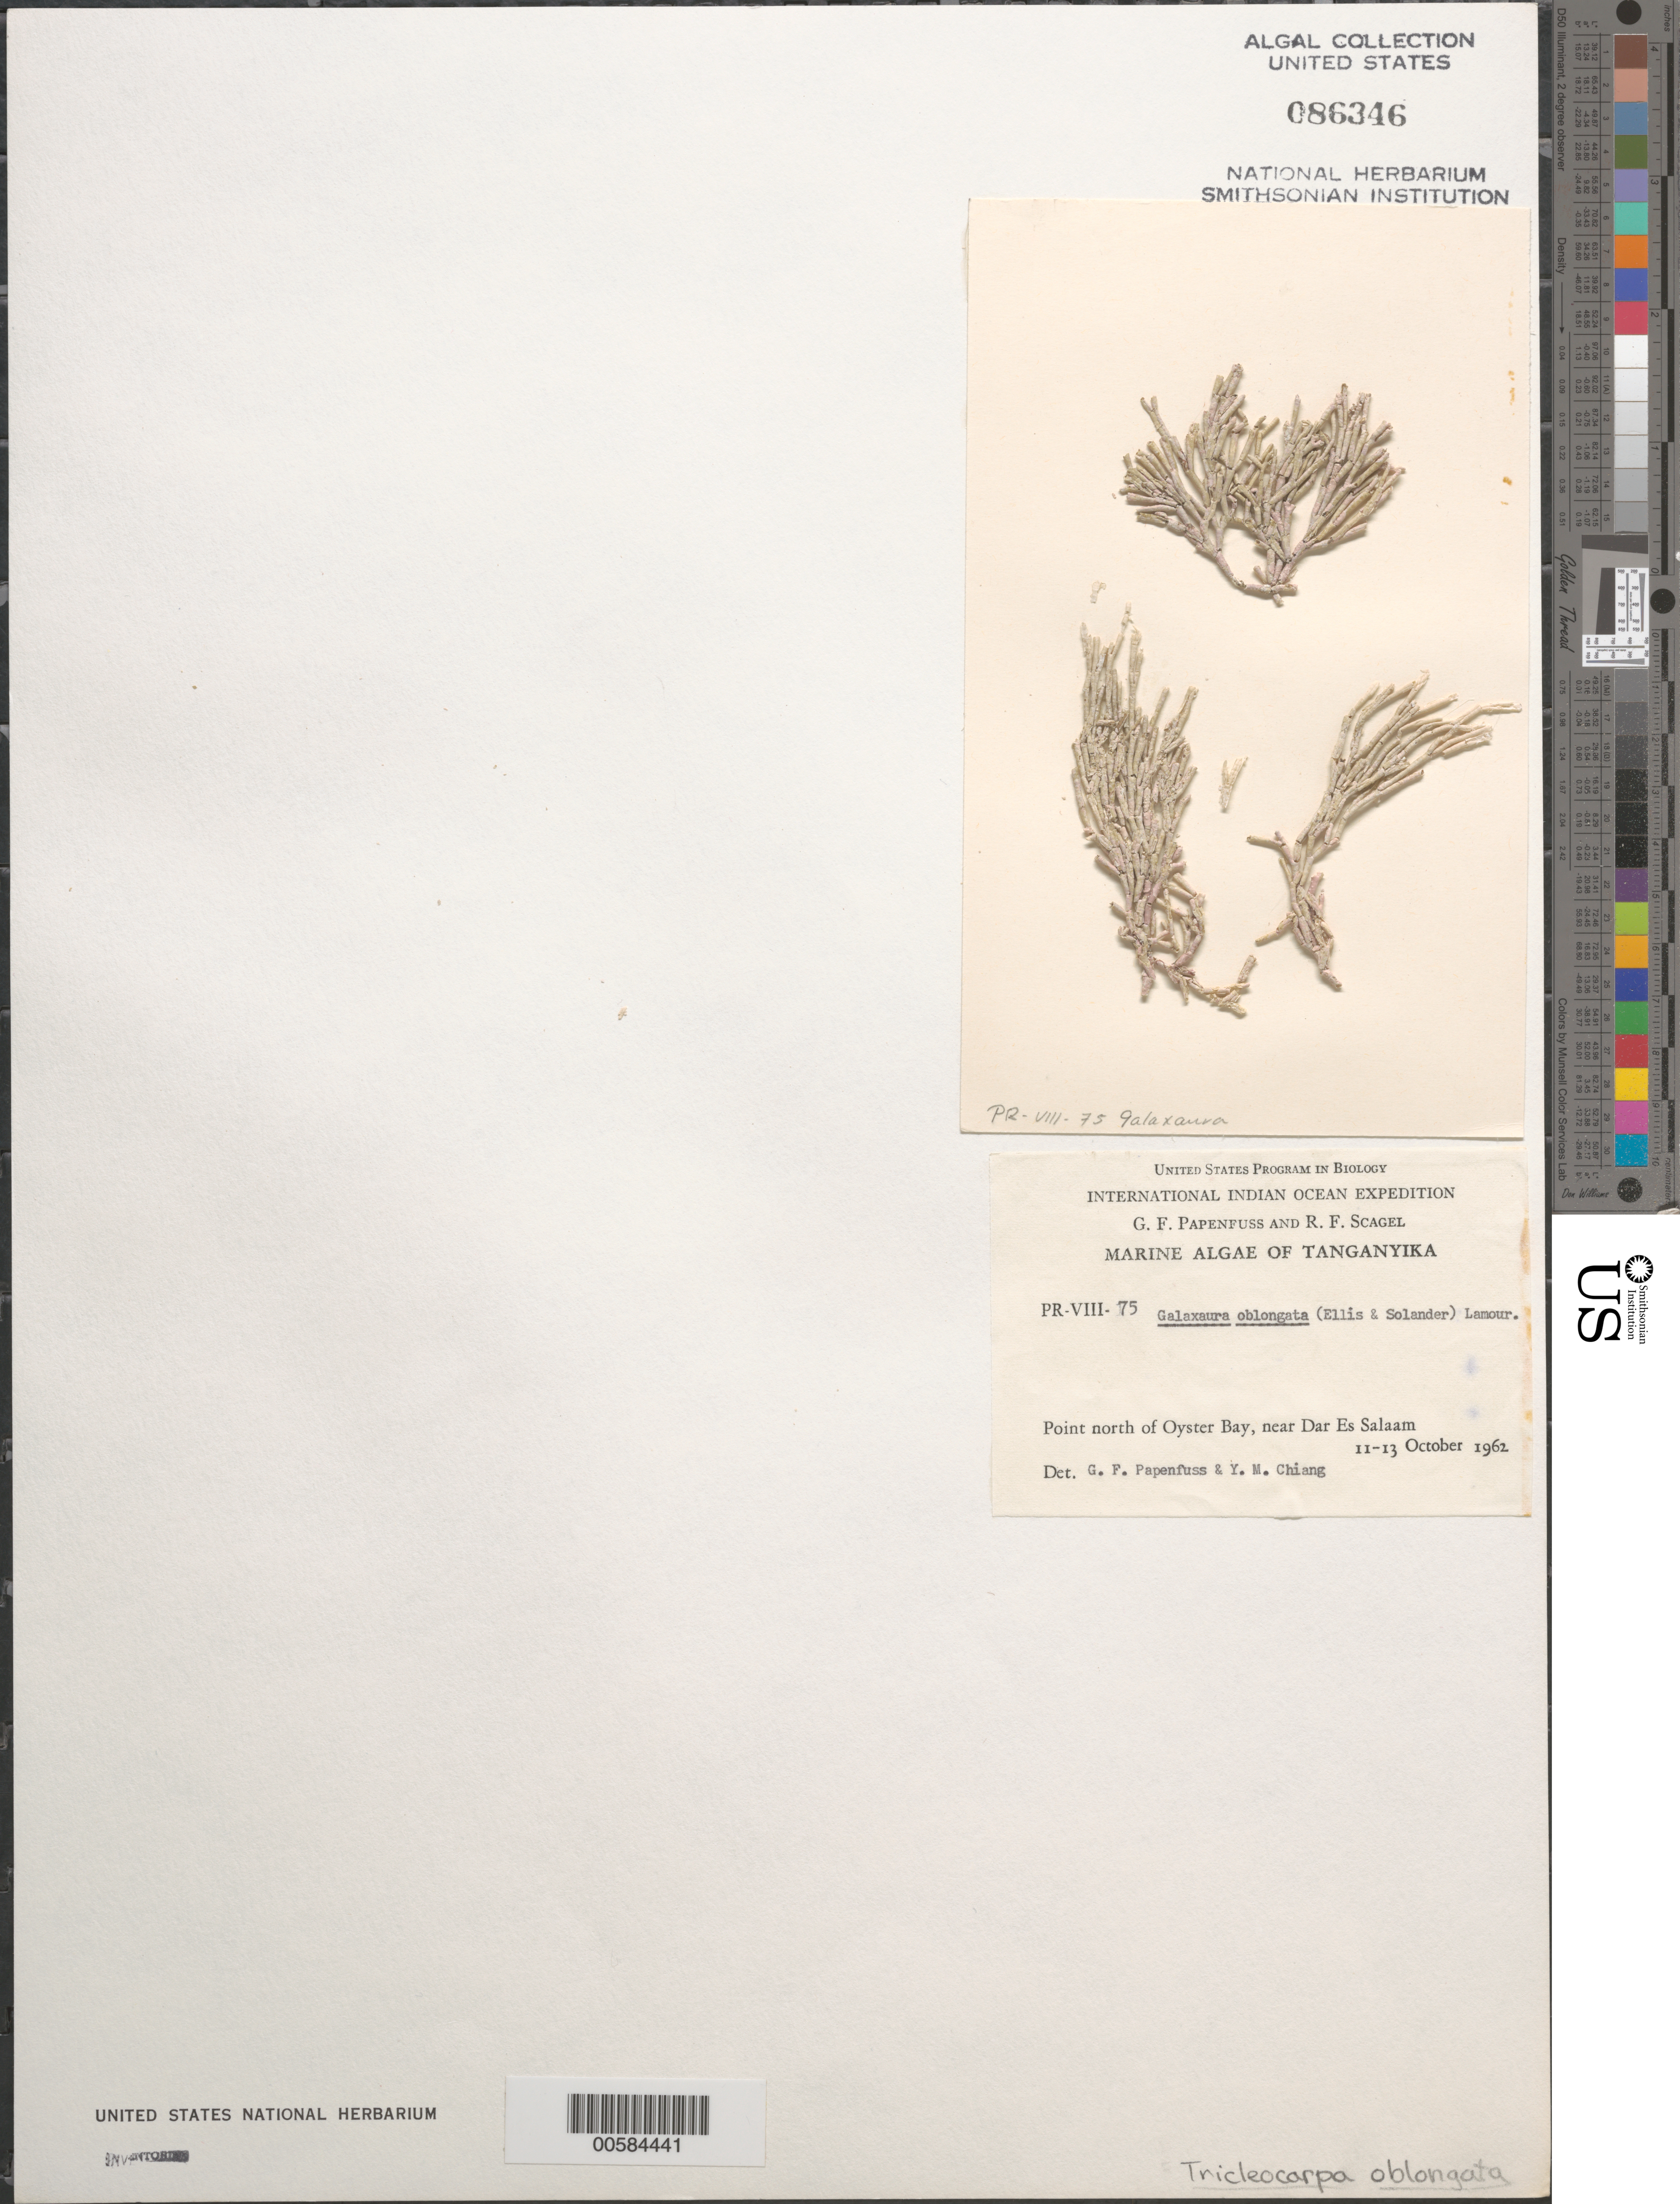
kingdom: Plantae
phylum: Rhodophyta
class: Florideophyceae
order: Nemaliales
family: Galaxauraceae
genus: Tricleocarpa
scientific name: Tricleocarpa fragilis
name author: (L.) Huisman & R.A. Towns.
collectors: G. Papenfuss & R. F. Scagel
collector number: PR-VIII-75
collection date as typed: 11 Oct 1962 to 13 Oct 1962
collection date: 1962-10-11/1962-10-13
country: Tanzania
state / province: Dar es Salaam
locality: Point north of Oyster Bay, near Dar Es Salaam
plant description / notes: International Indian Ocean Expedition, 1962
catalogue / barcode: US 86346